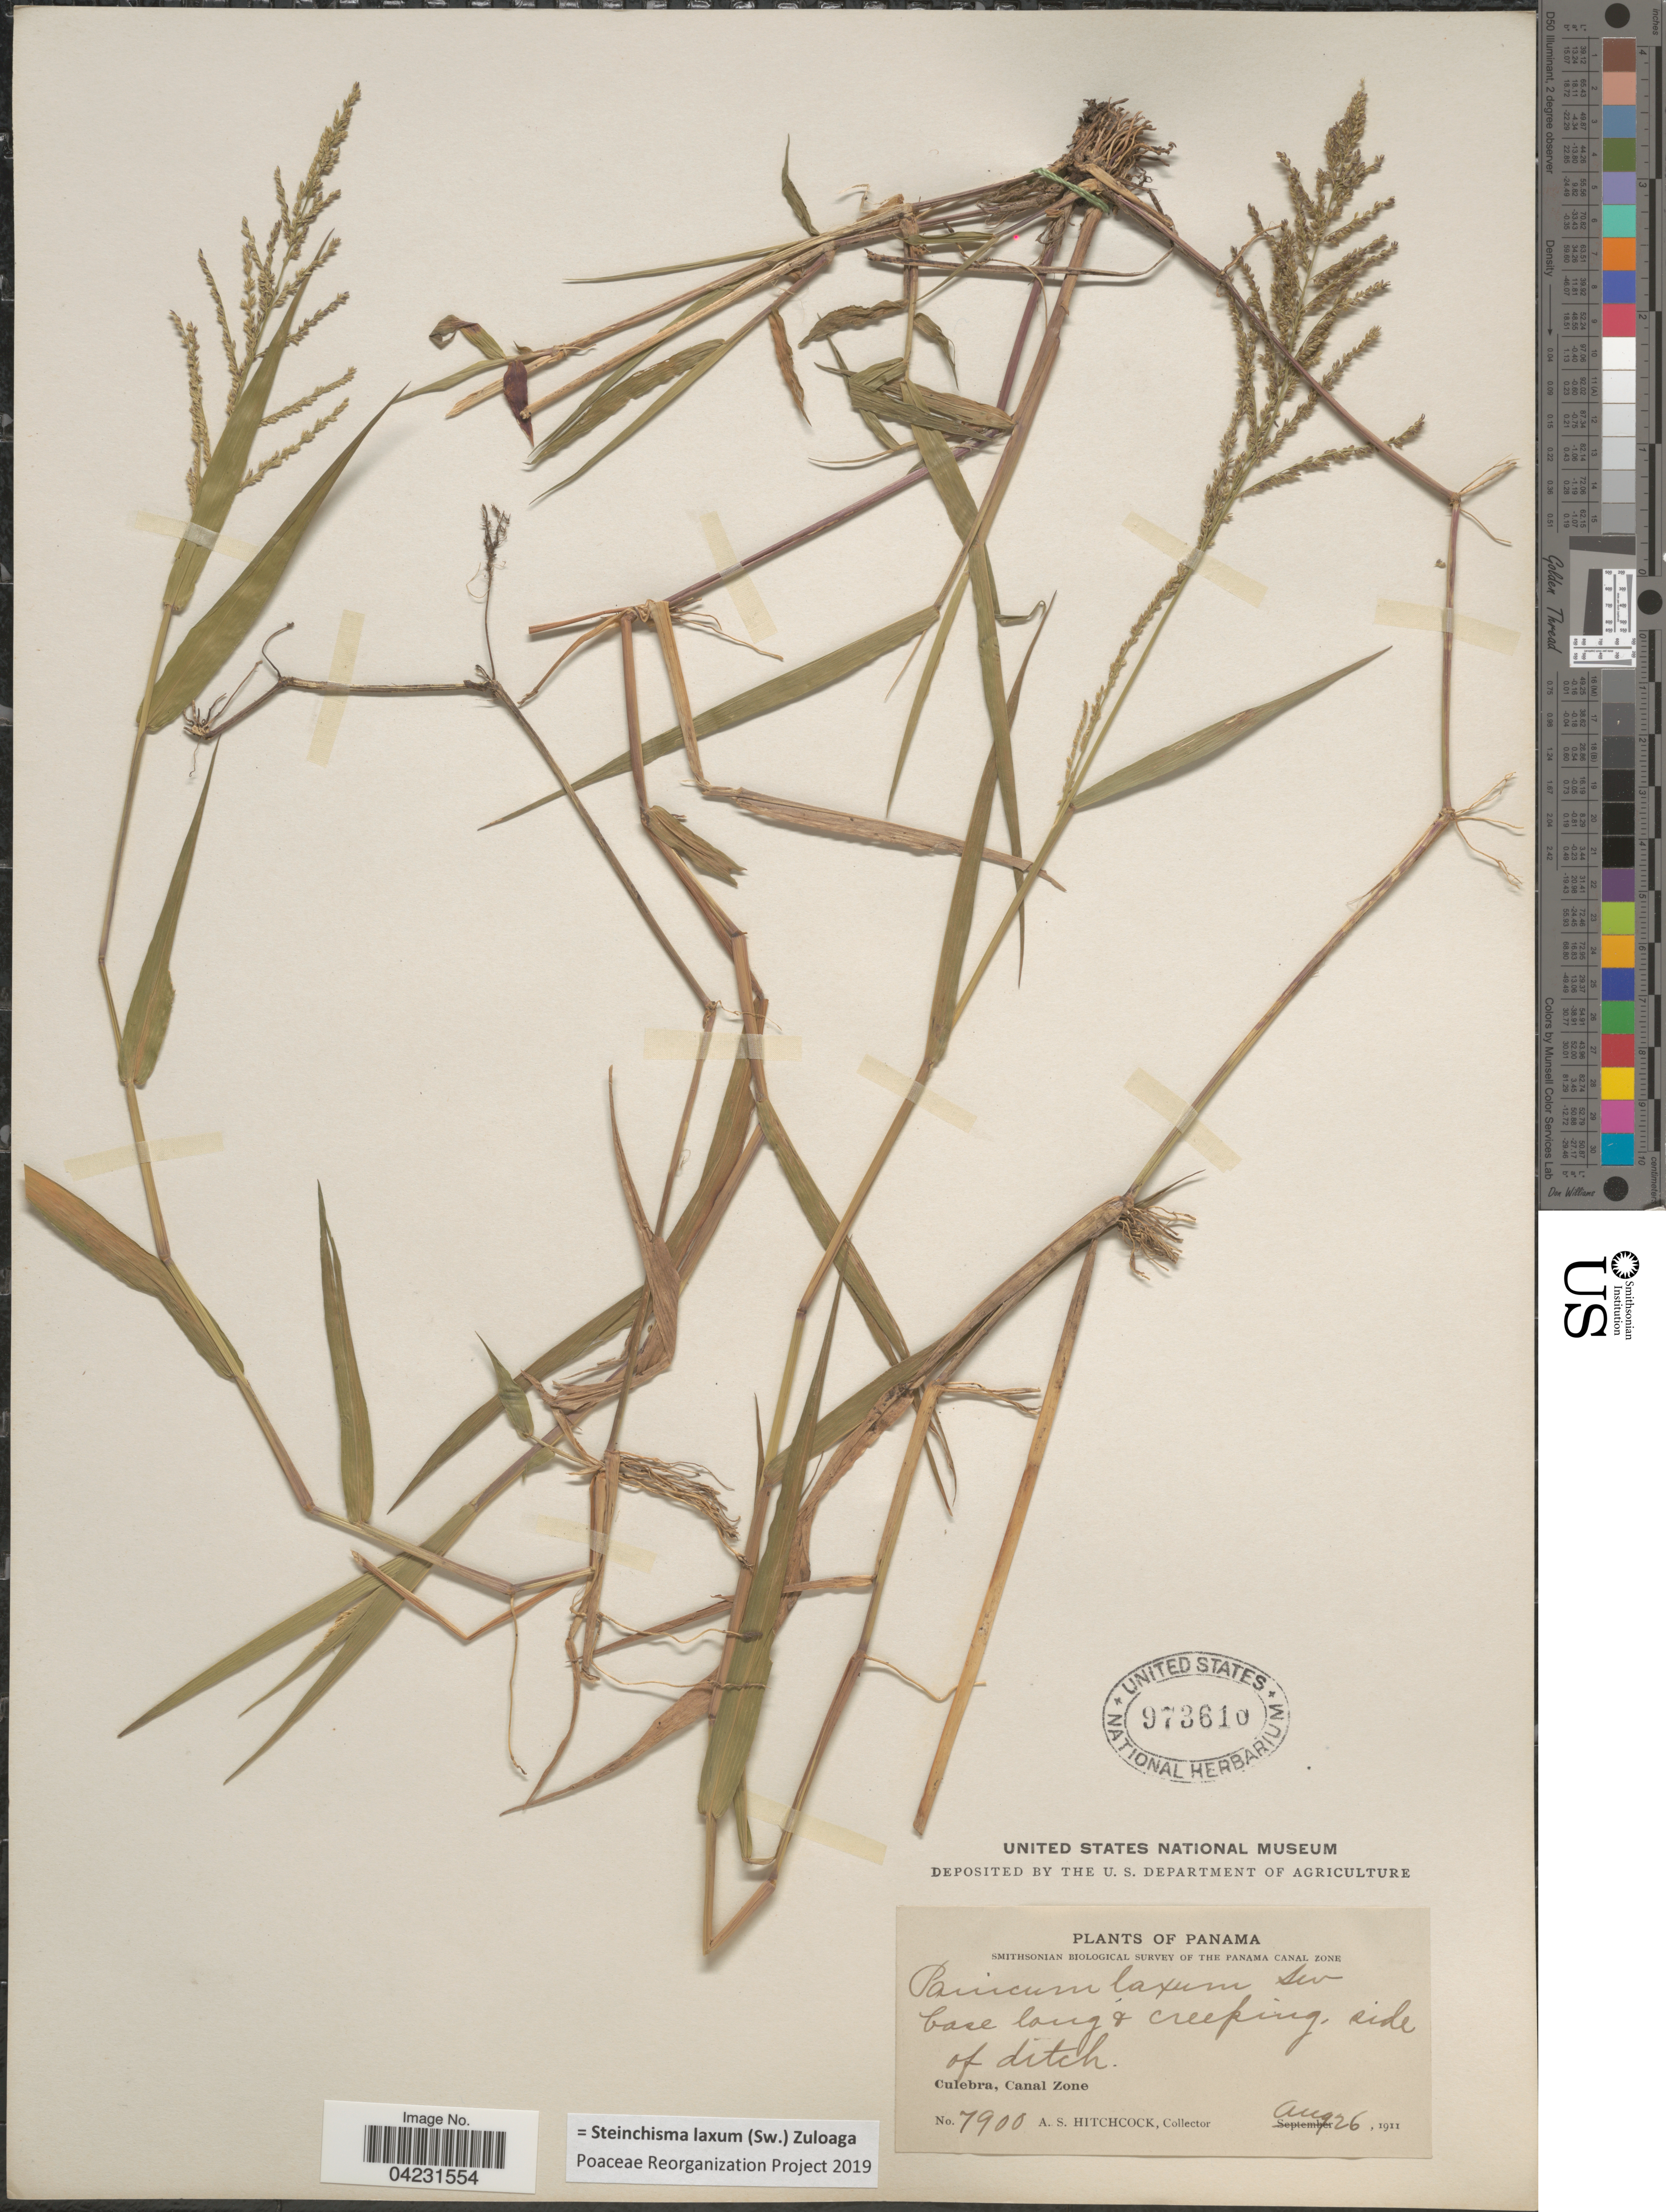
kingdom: Plantae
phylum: Tracheophyta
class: Liliopsida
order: Poales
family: Poaceae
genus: Steinchisma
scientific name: Steinchisma laxum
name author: (Sw.) Zuloaga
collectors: A. S. Hitchcock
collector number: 7900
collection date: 1911-08-26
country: Panama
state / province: Colón / Panamá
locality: Smithsonian Biological Survey of the Panama Canal Zone. Culebra, Canal Zone.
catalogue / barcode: US 973610